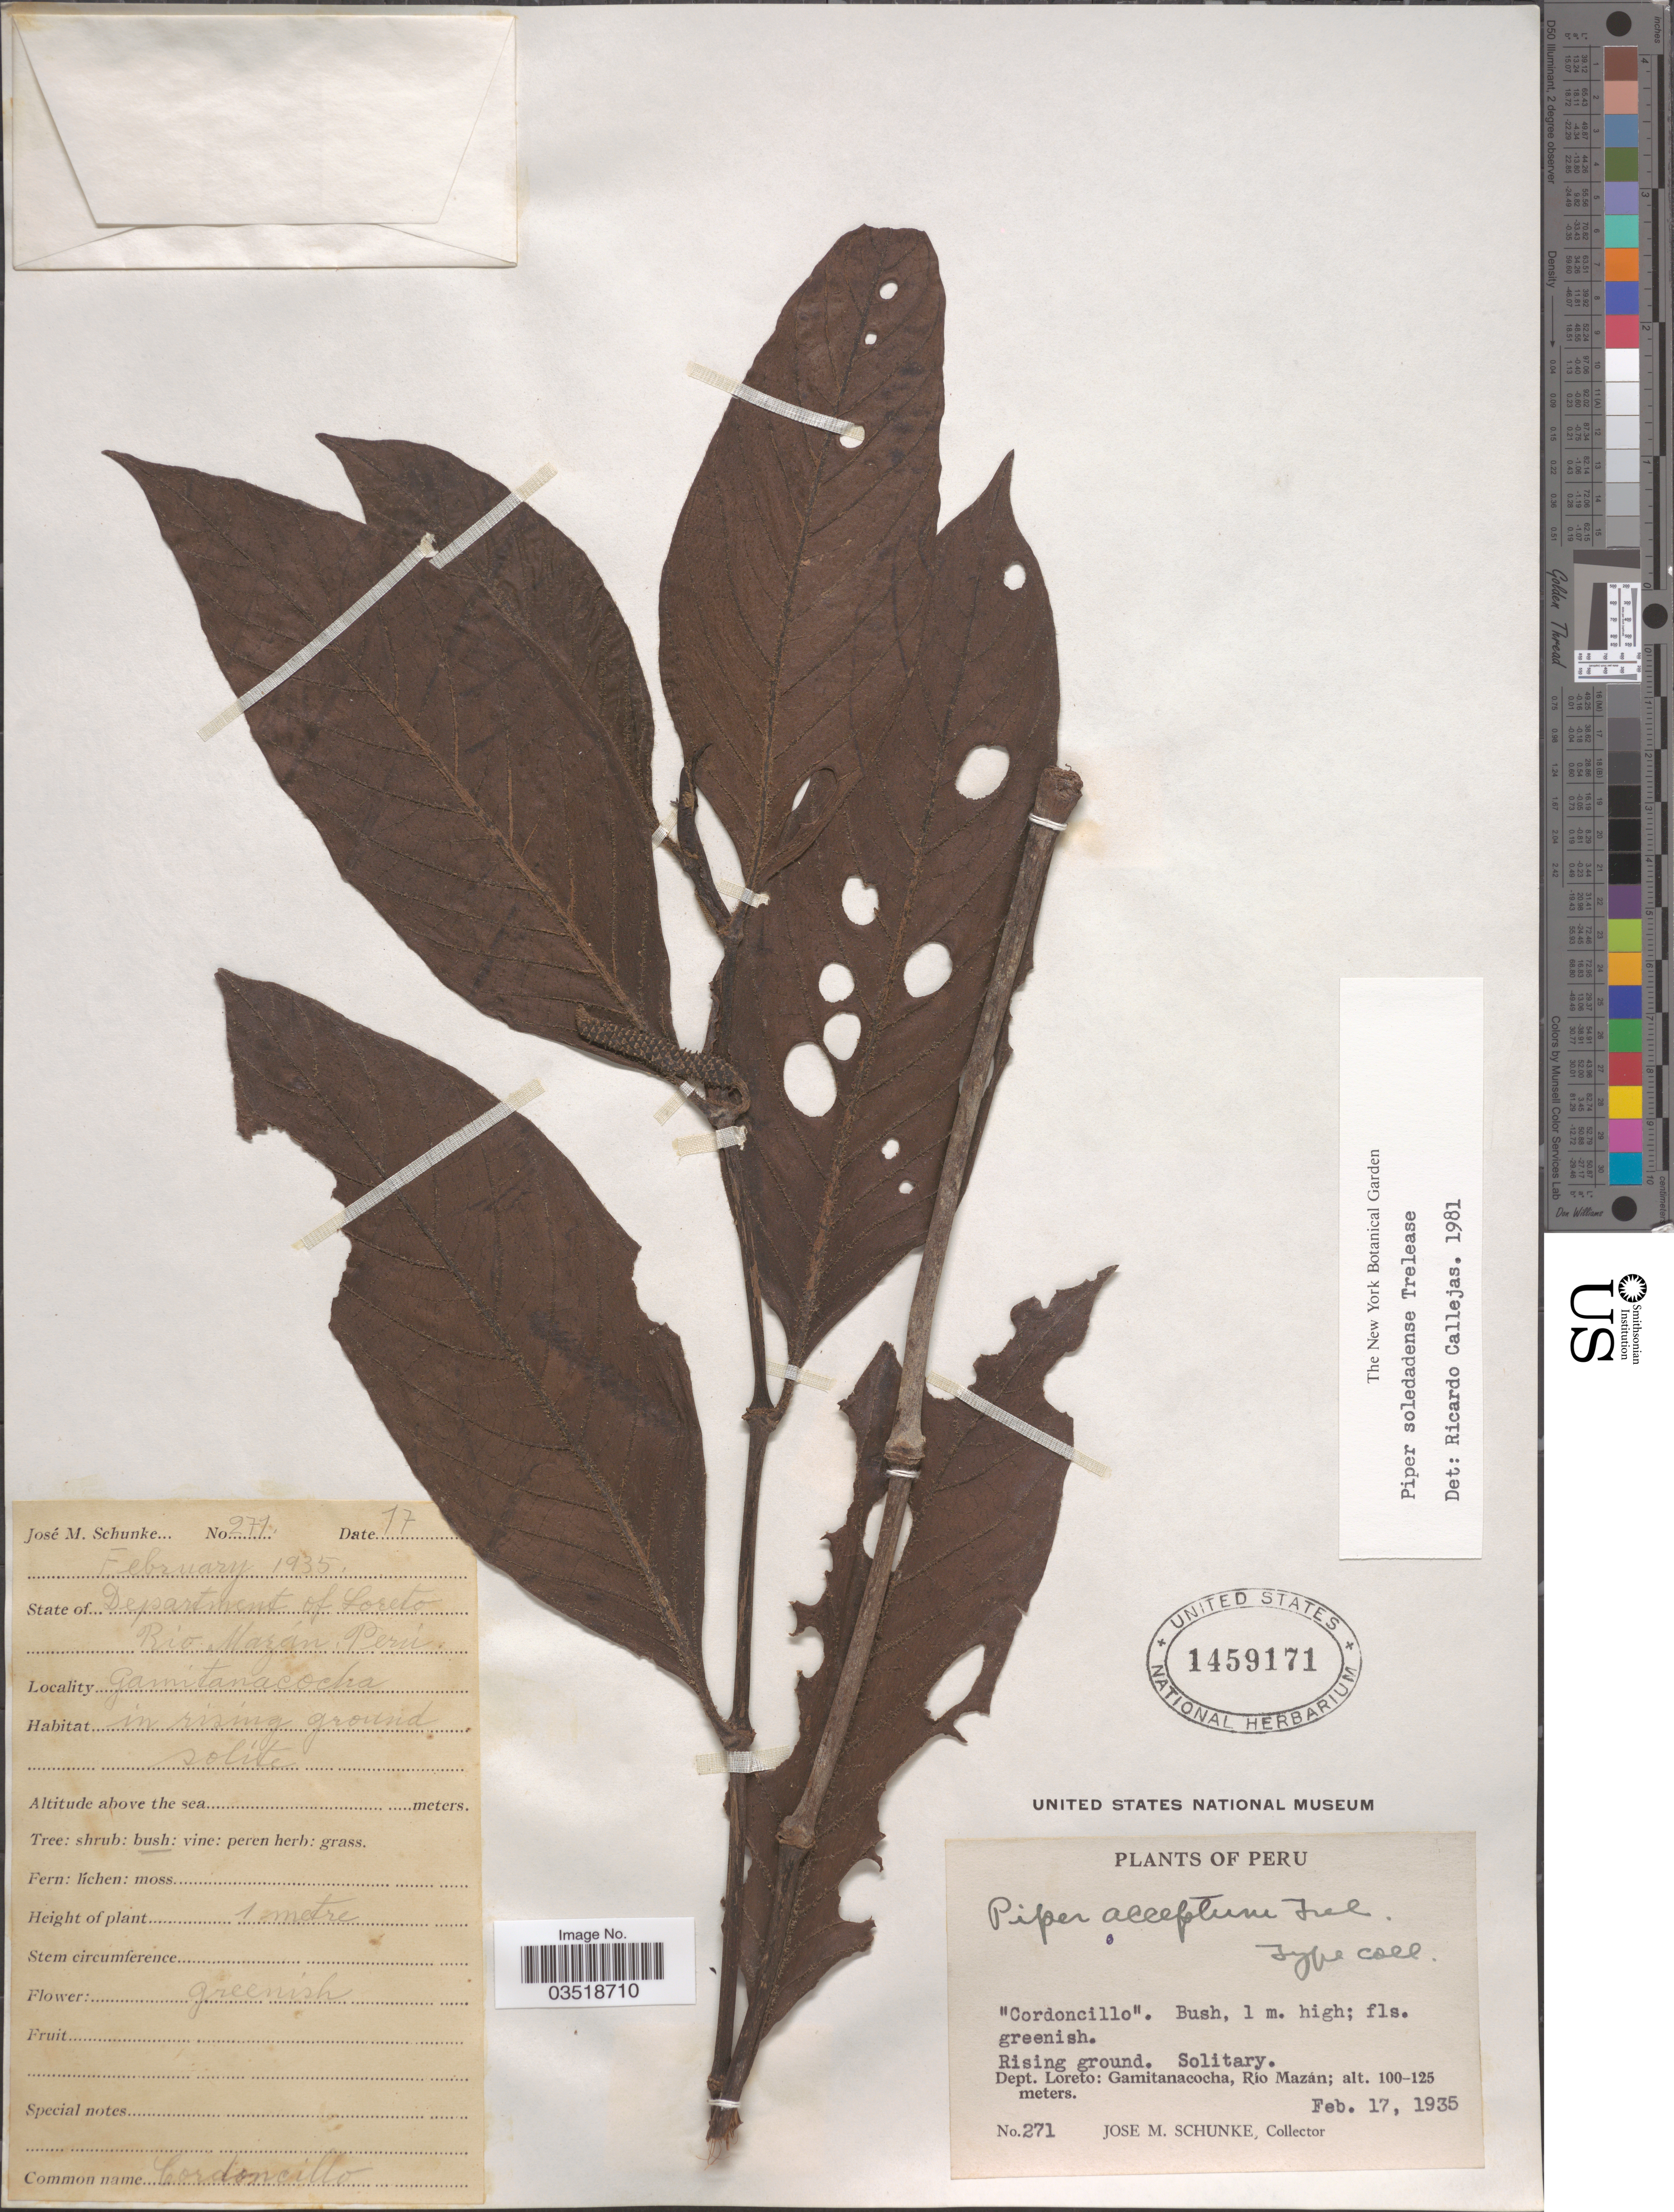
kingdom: Plantae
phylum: Tracheophyta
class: Magnoliopsida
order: Piperales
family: Piperaceae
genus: Piper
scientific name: Piper soledadense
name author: Trel. in J.F. Macbr.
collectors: J. M. Schunke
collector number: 271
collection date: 1935-02-17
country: Peru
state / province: Loreto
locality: Dept. Loreto: Gamitanacocha, Río Mazán.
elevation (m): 100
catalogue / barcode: US 1459171